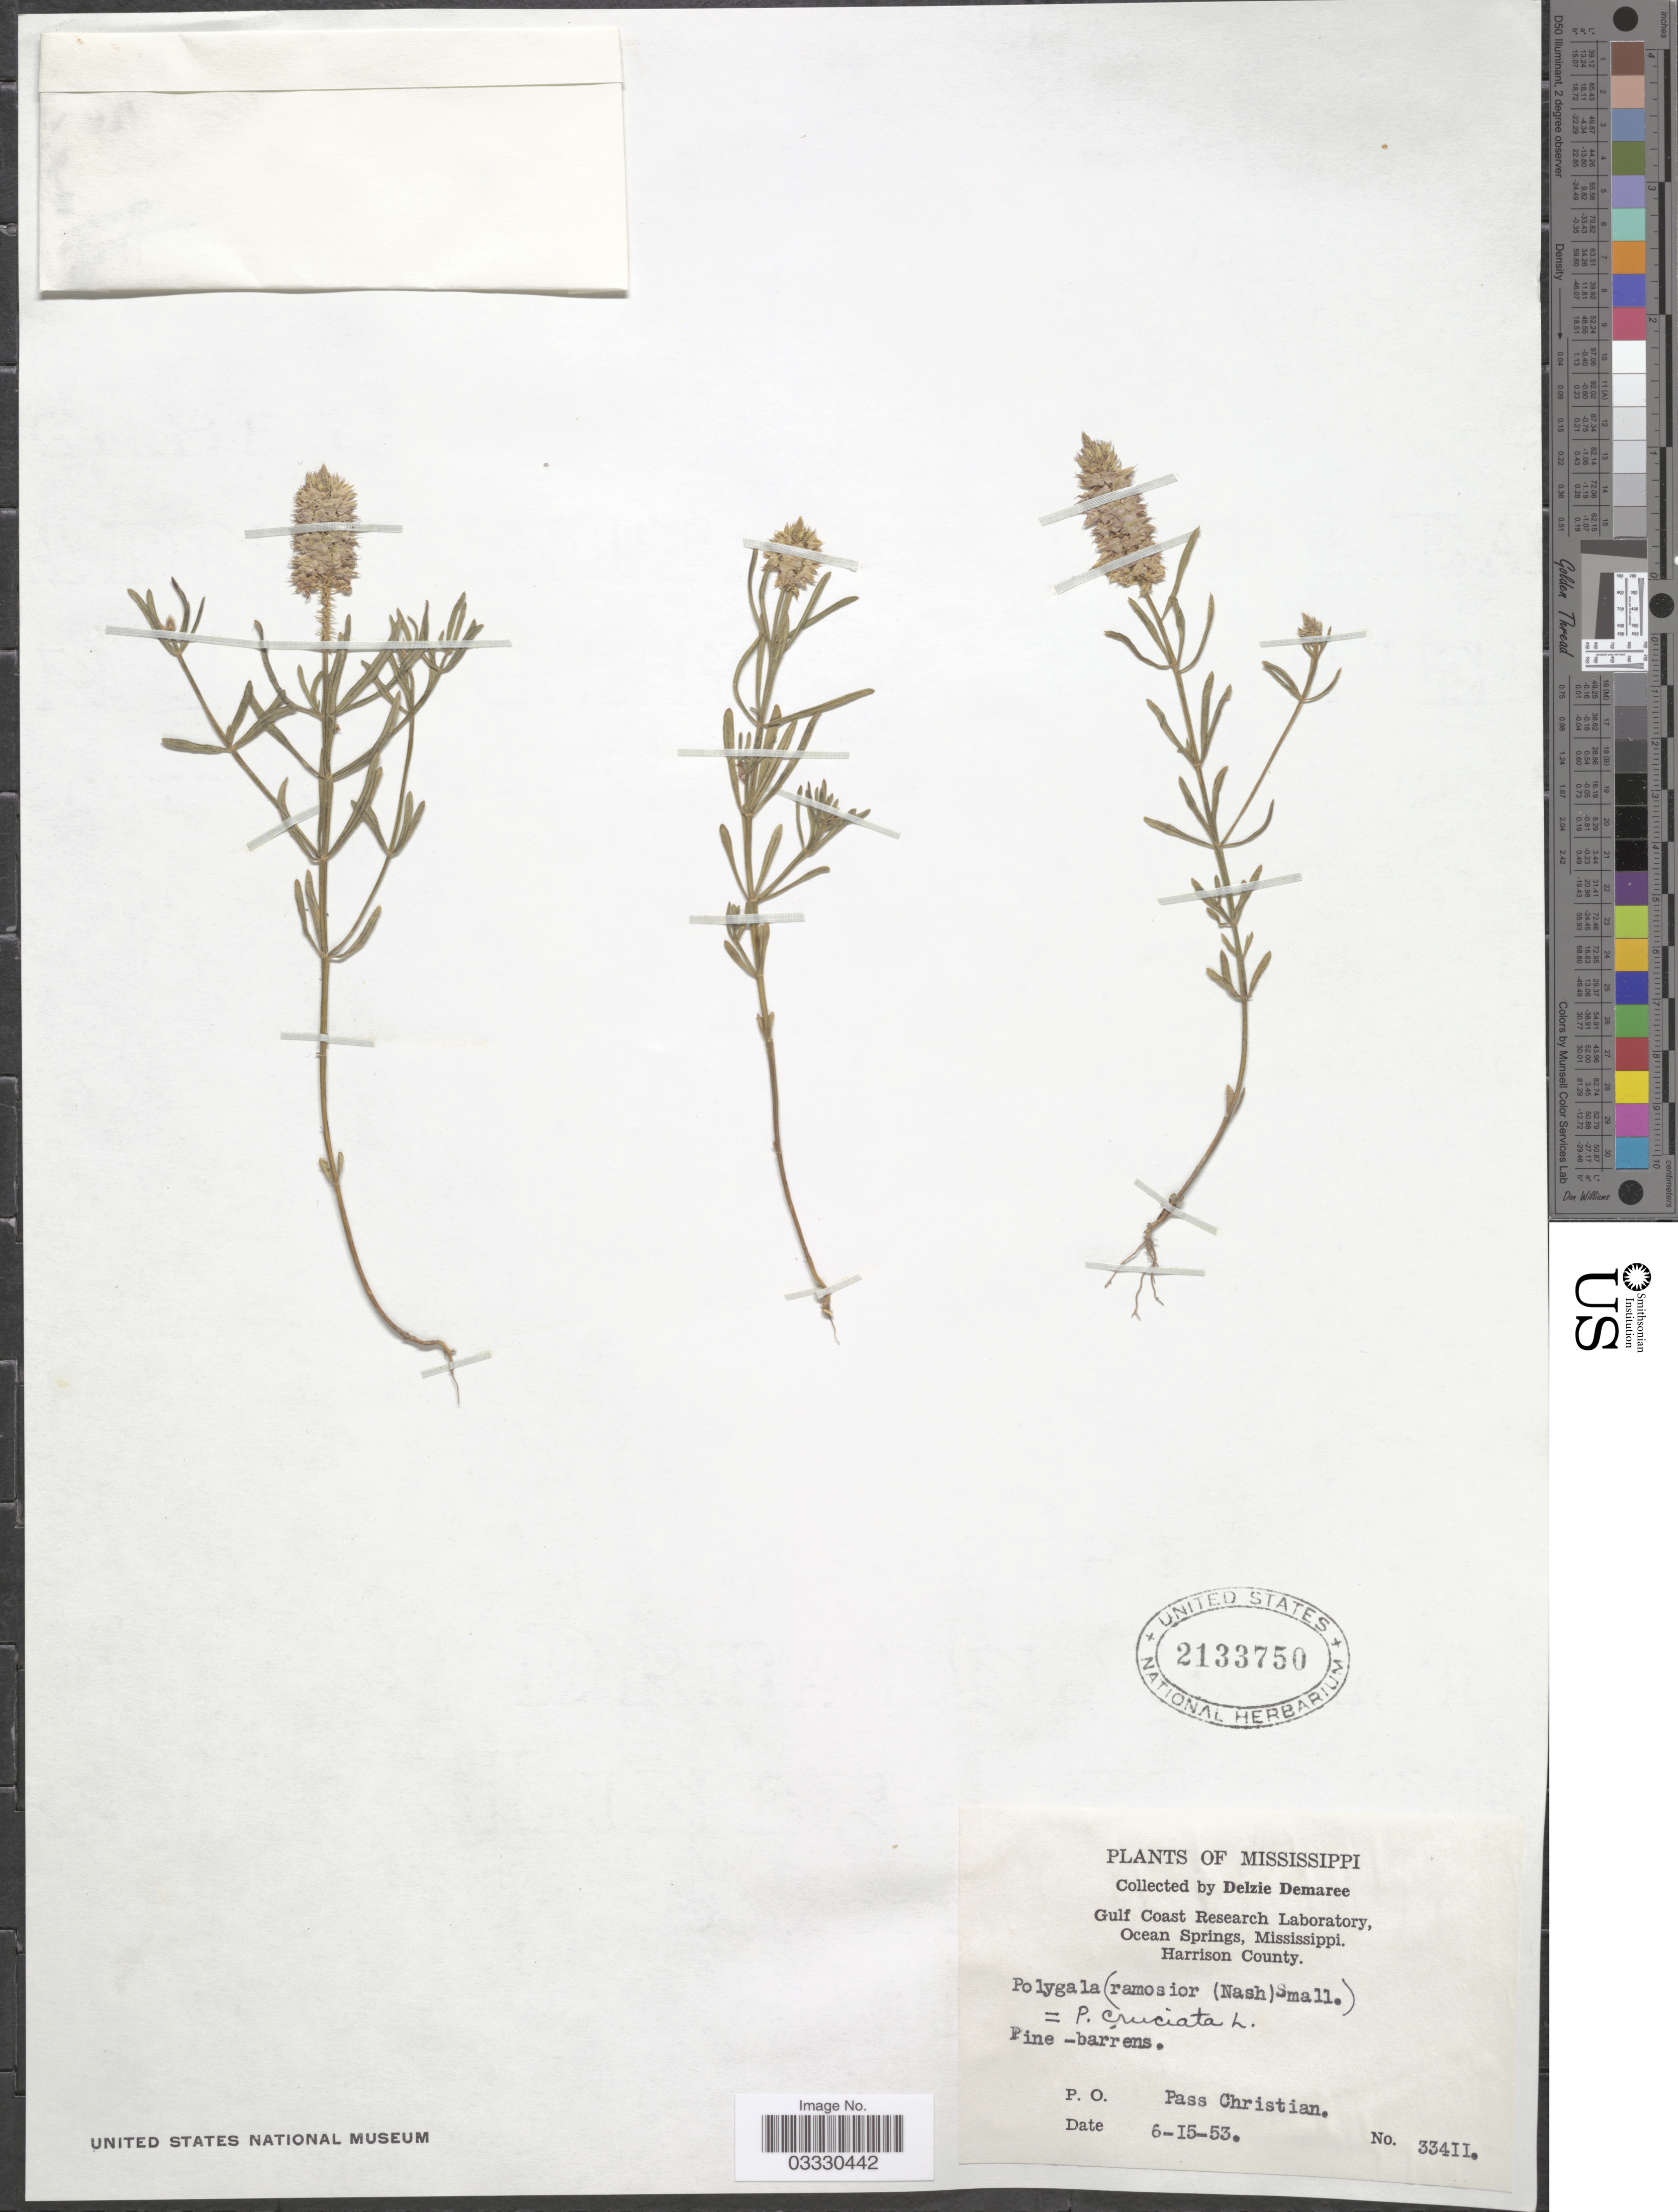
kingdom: Plantae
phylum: Tracheophyta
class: Magnoliopsida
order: Fabales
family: Polygalaceae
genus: Polygala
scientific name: Polygala cruciata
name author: L.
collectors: D. Demaree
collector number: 33411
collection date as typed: Transcribed d/m/y: 15/6/53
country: United States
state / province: Mississippi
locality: Gulf Coast Research Laboratory, Ocean Springs, Harrison County. [unsure placement] P. O. Pass Christian.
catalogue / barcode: US 2133750